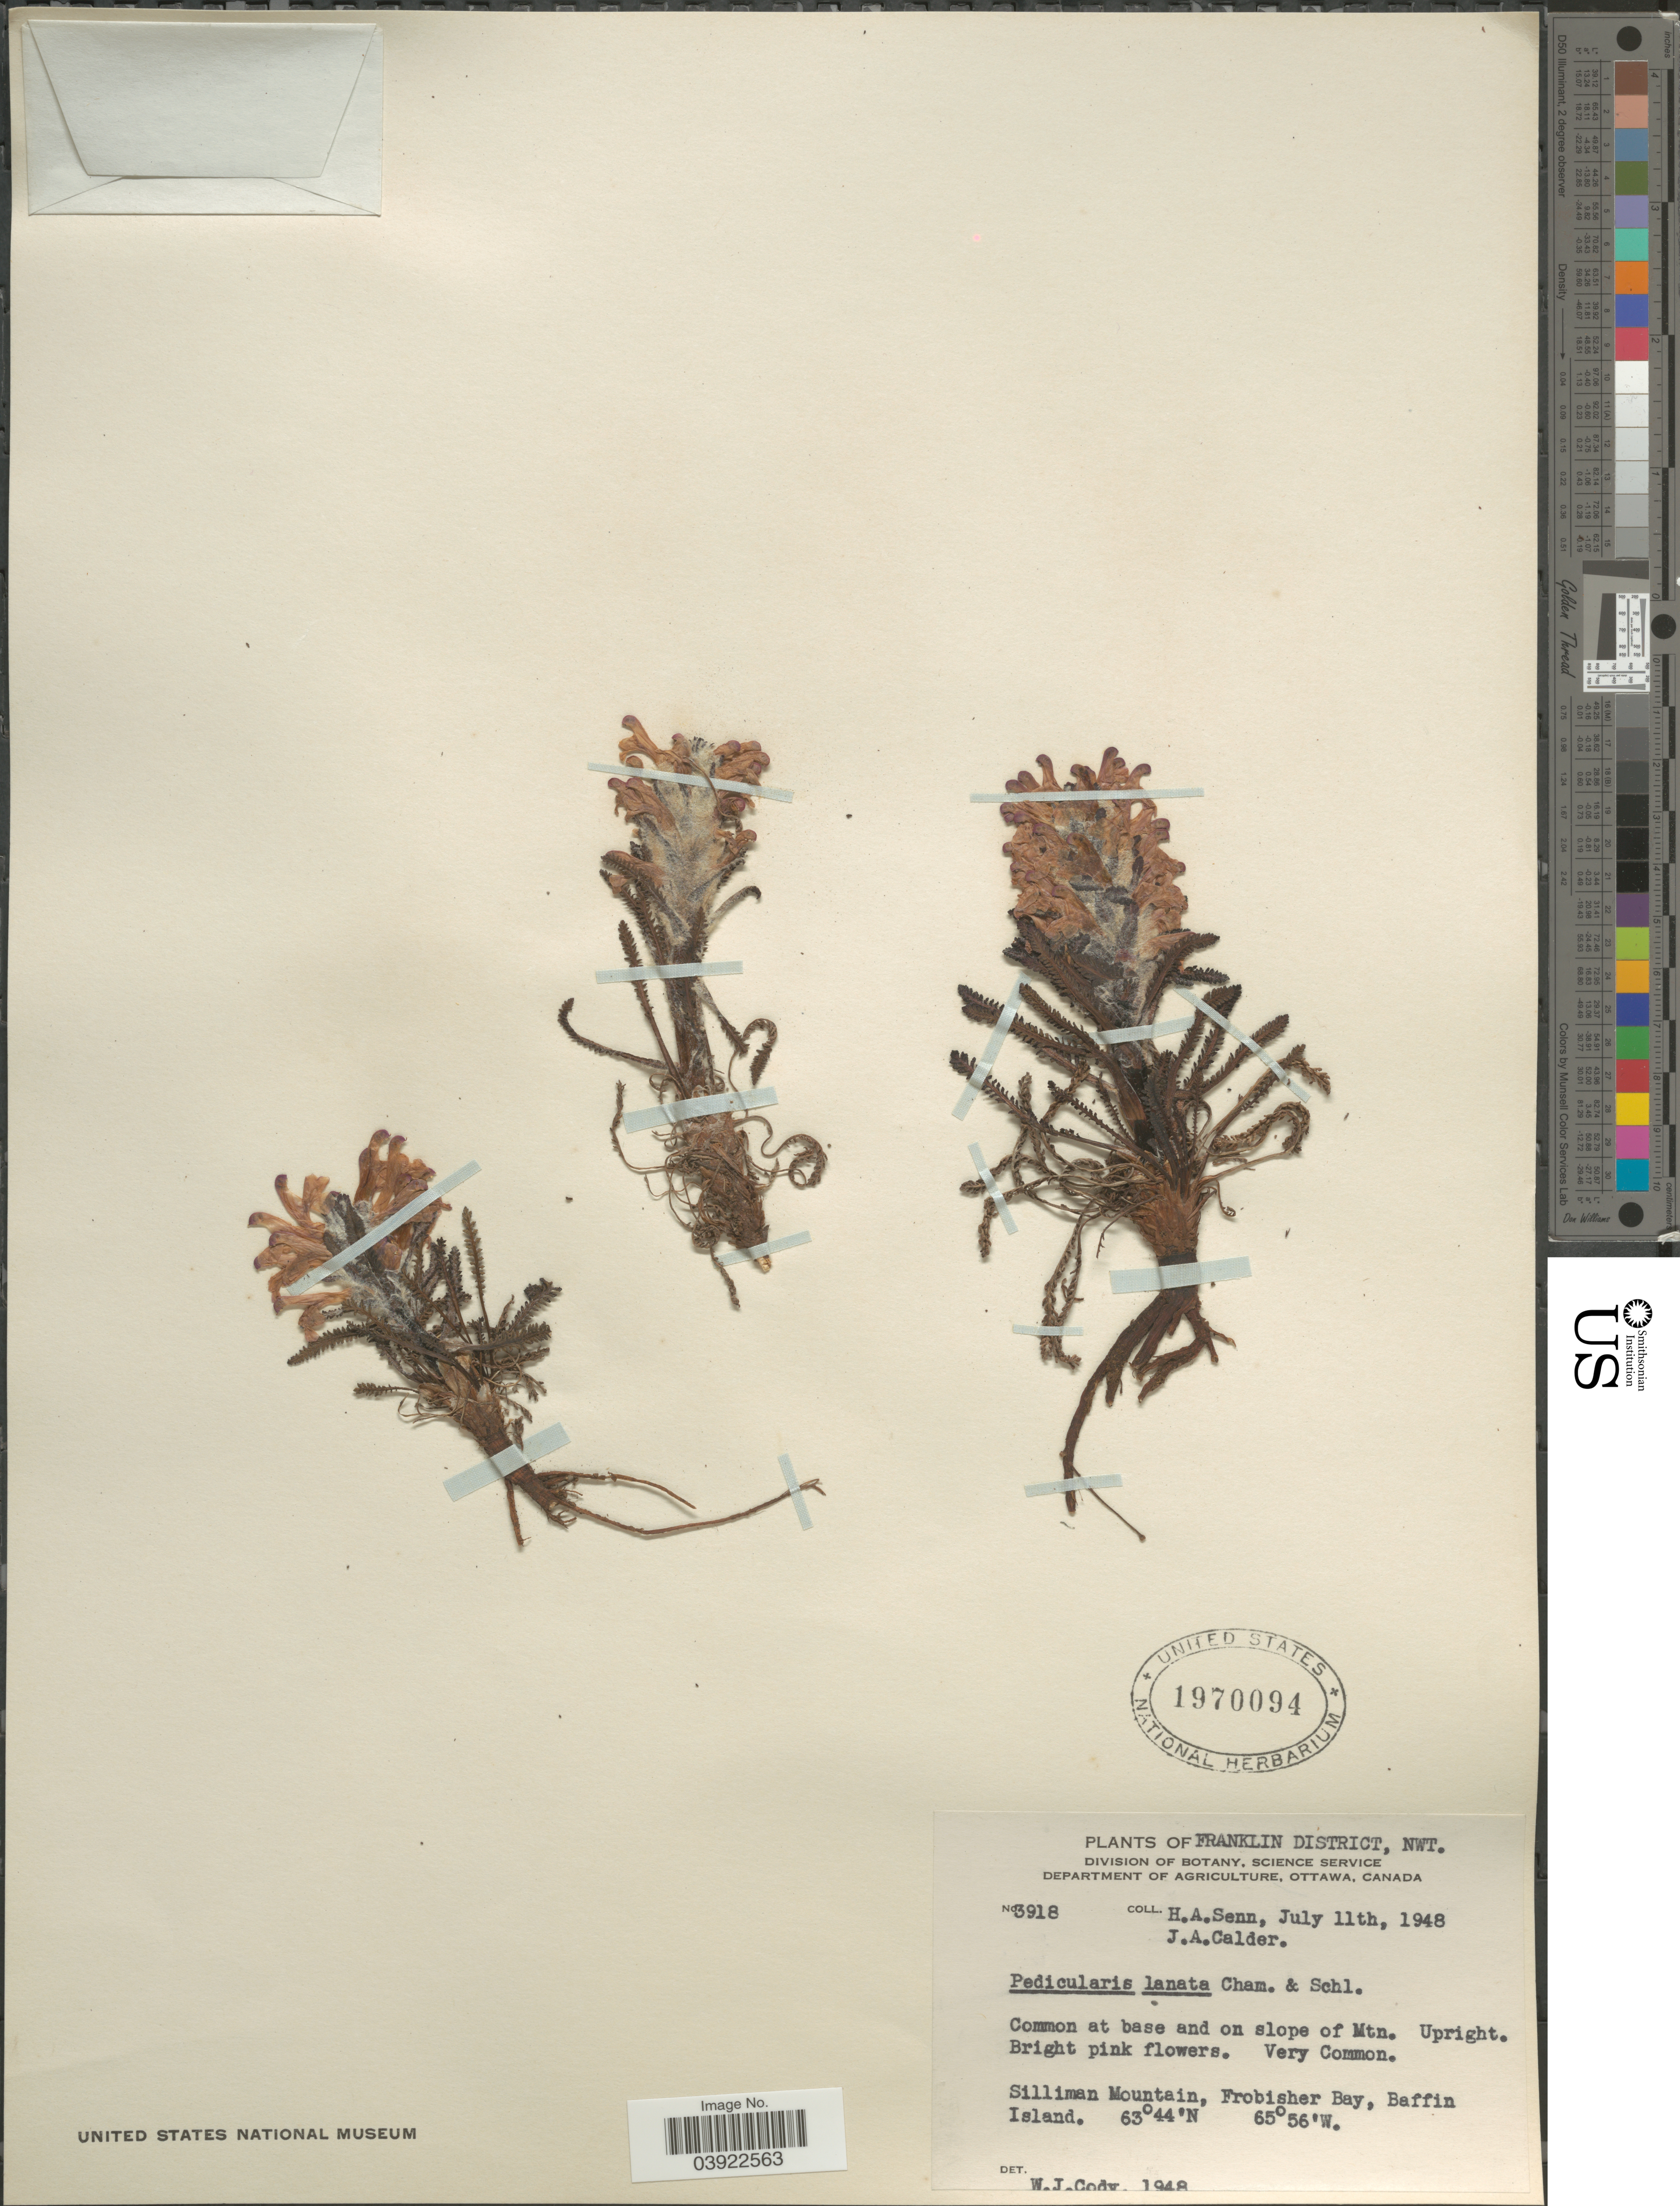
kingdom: Plantae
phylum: Tracheophyta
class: Magnoliopsida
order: Lamiales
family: Orobanchaceae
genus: Pedicularis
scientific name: Pedicularis lanata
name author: Willd. ex Cham. & Schltdl.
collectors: H. Senn & J. A. Calder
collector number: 3918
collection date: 1948-07-11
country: Canada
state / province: Northwest Territories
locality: Franklin Distrct. On slope of Mtn. Silliman Mountain, Frobisher Bay, Baffin Island.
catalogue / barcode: US 1970094